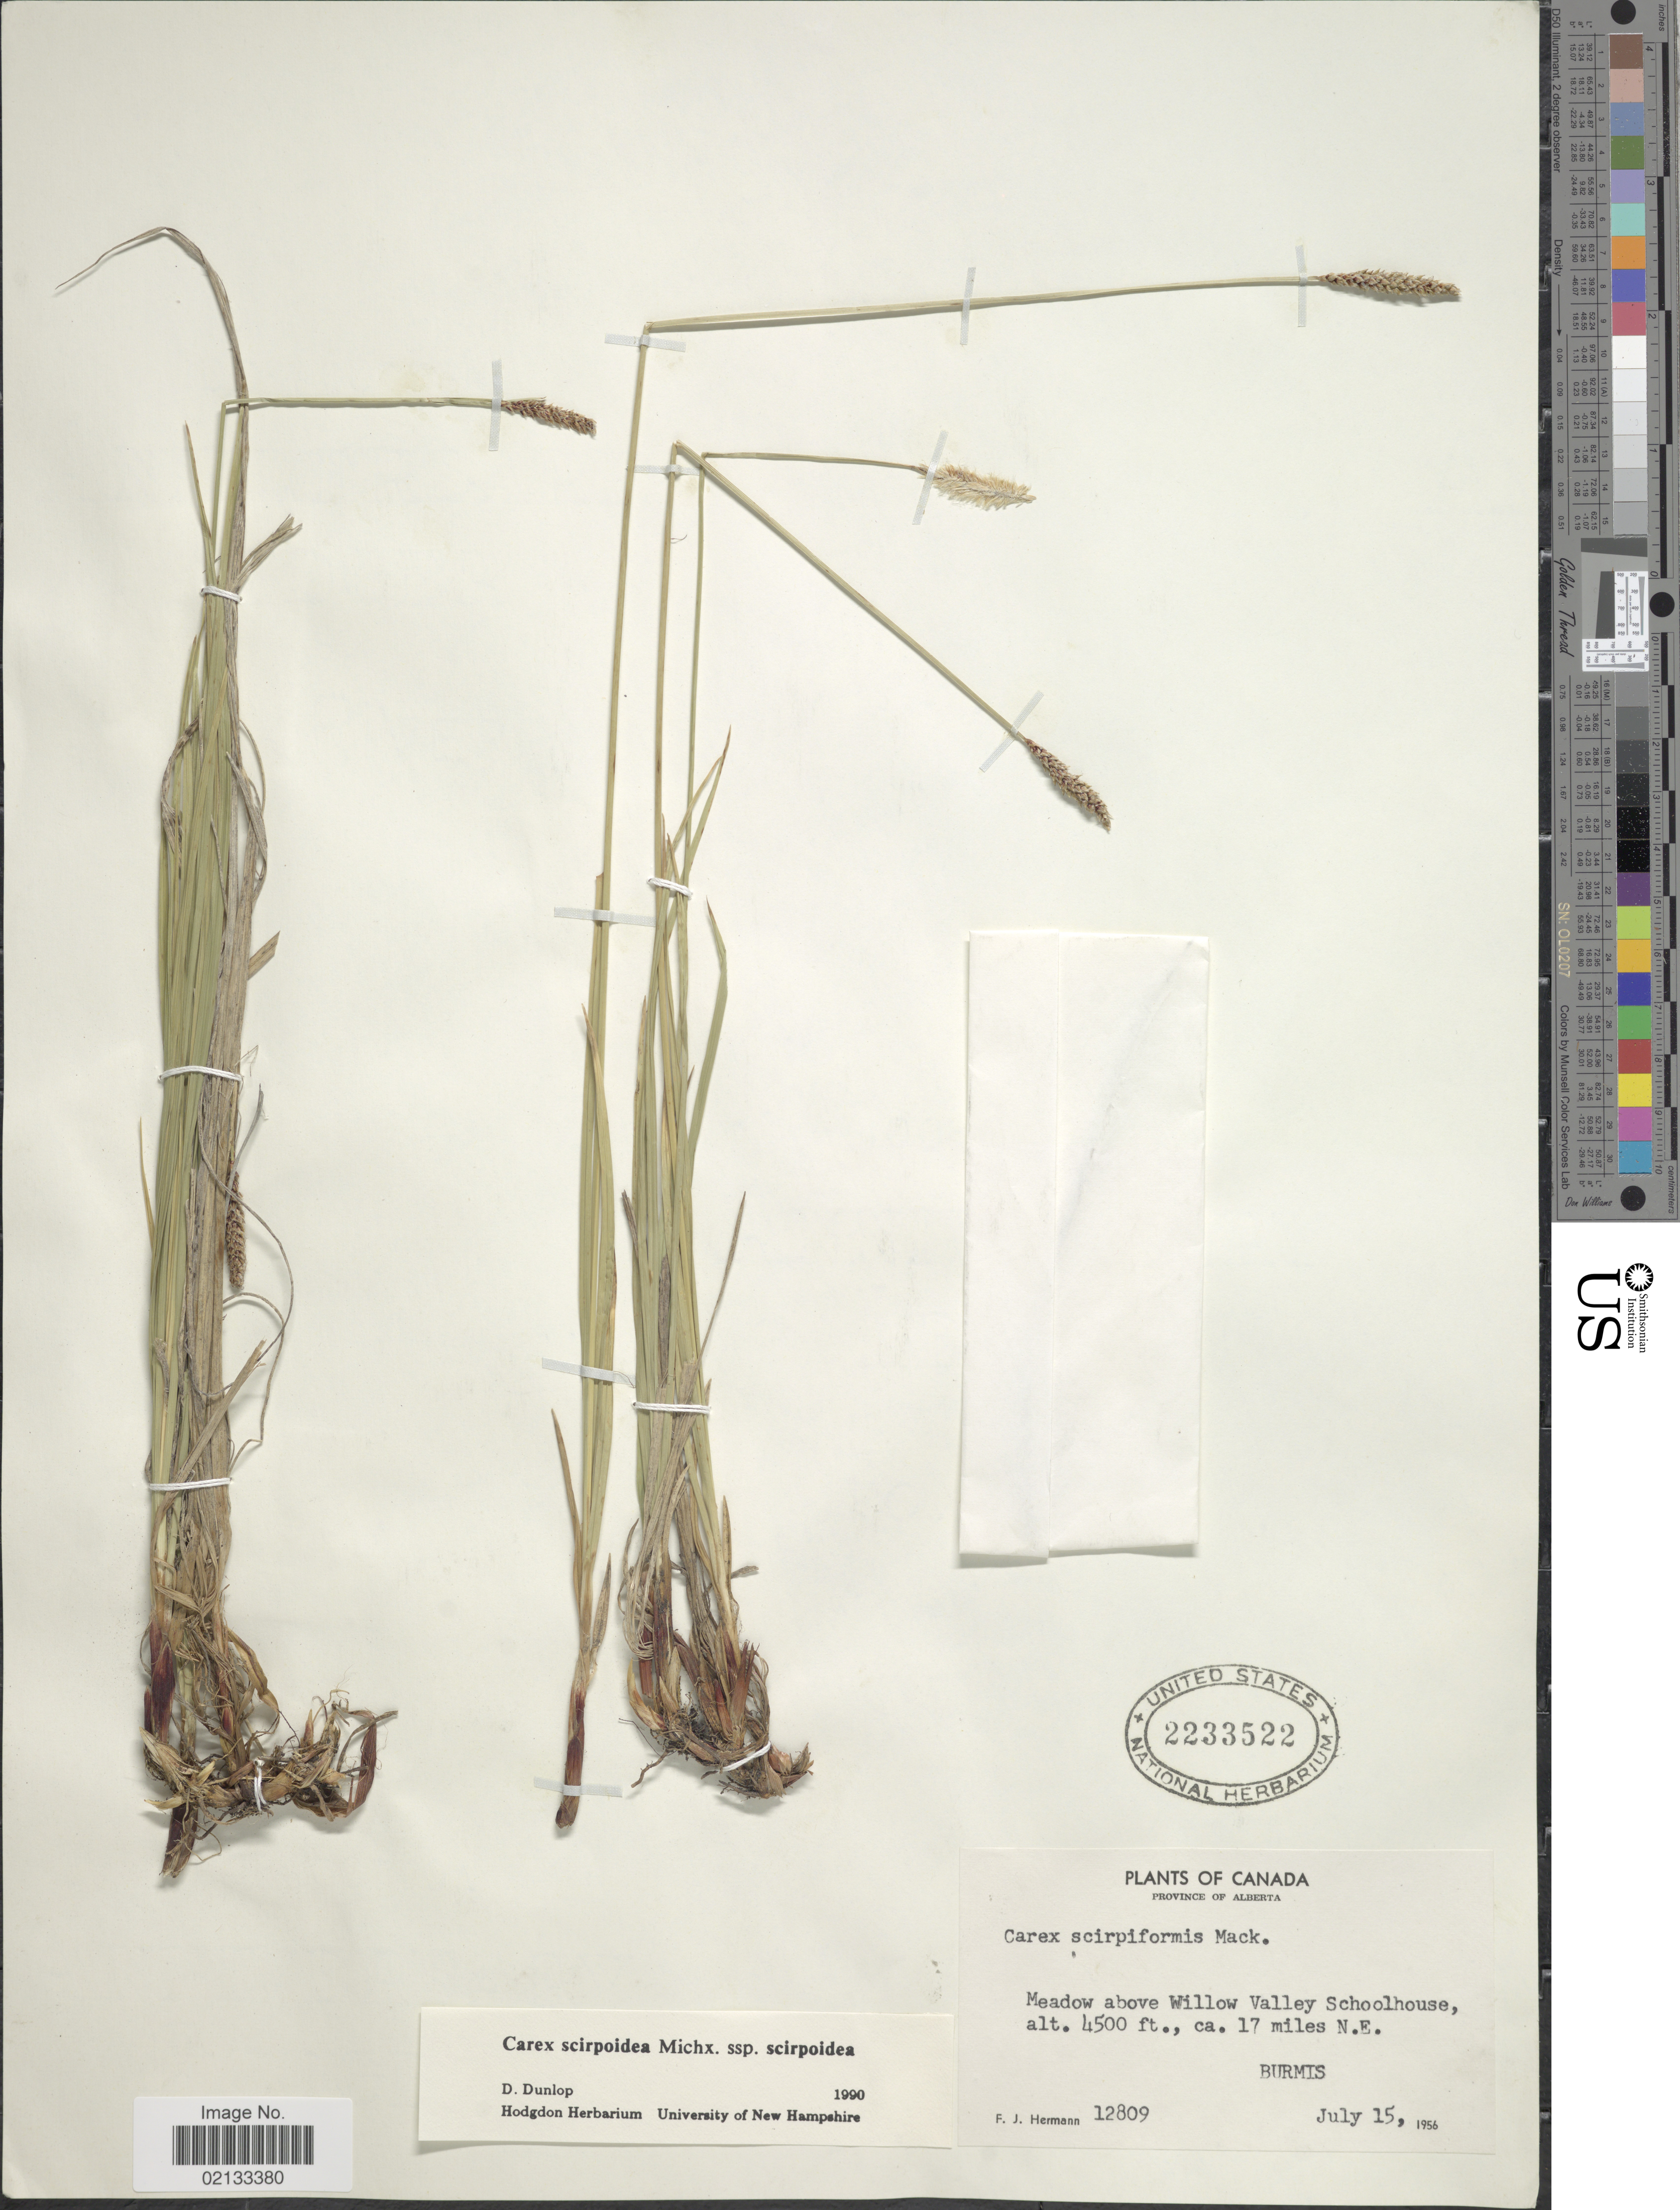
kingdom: Plantae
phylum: Tracheophyta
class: Liliopsida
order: Poales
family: Cyperaceae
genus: Carex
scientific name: Carex scirpoidea subsp. scirpoidea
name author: Michx.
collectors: F. J. Hermann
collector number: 12809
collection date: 1956-07-15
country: Canada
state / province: Alberta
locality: Meadow above Willow Valley Schoolhouse., ca. 17 miles N.E. Burmis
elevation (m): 1372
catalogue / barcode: US 2233522